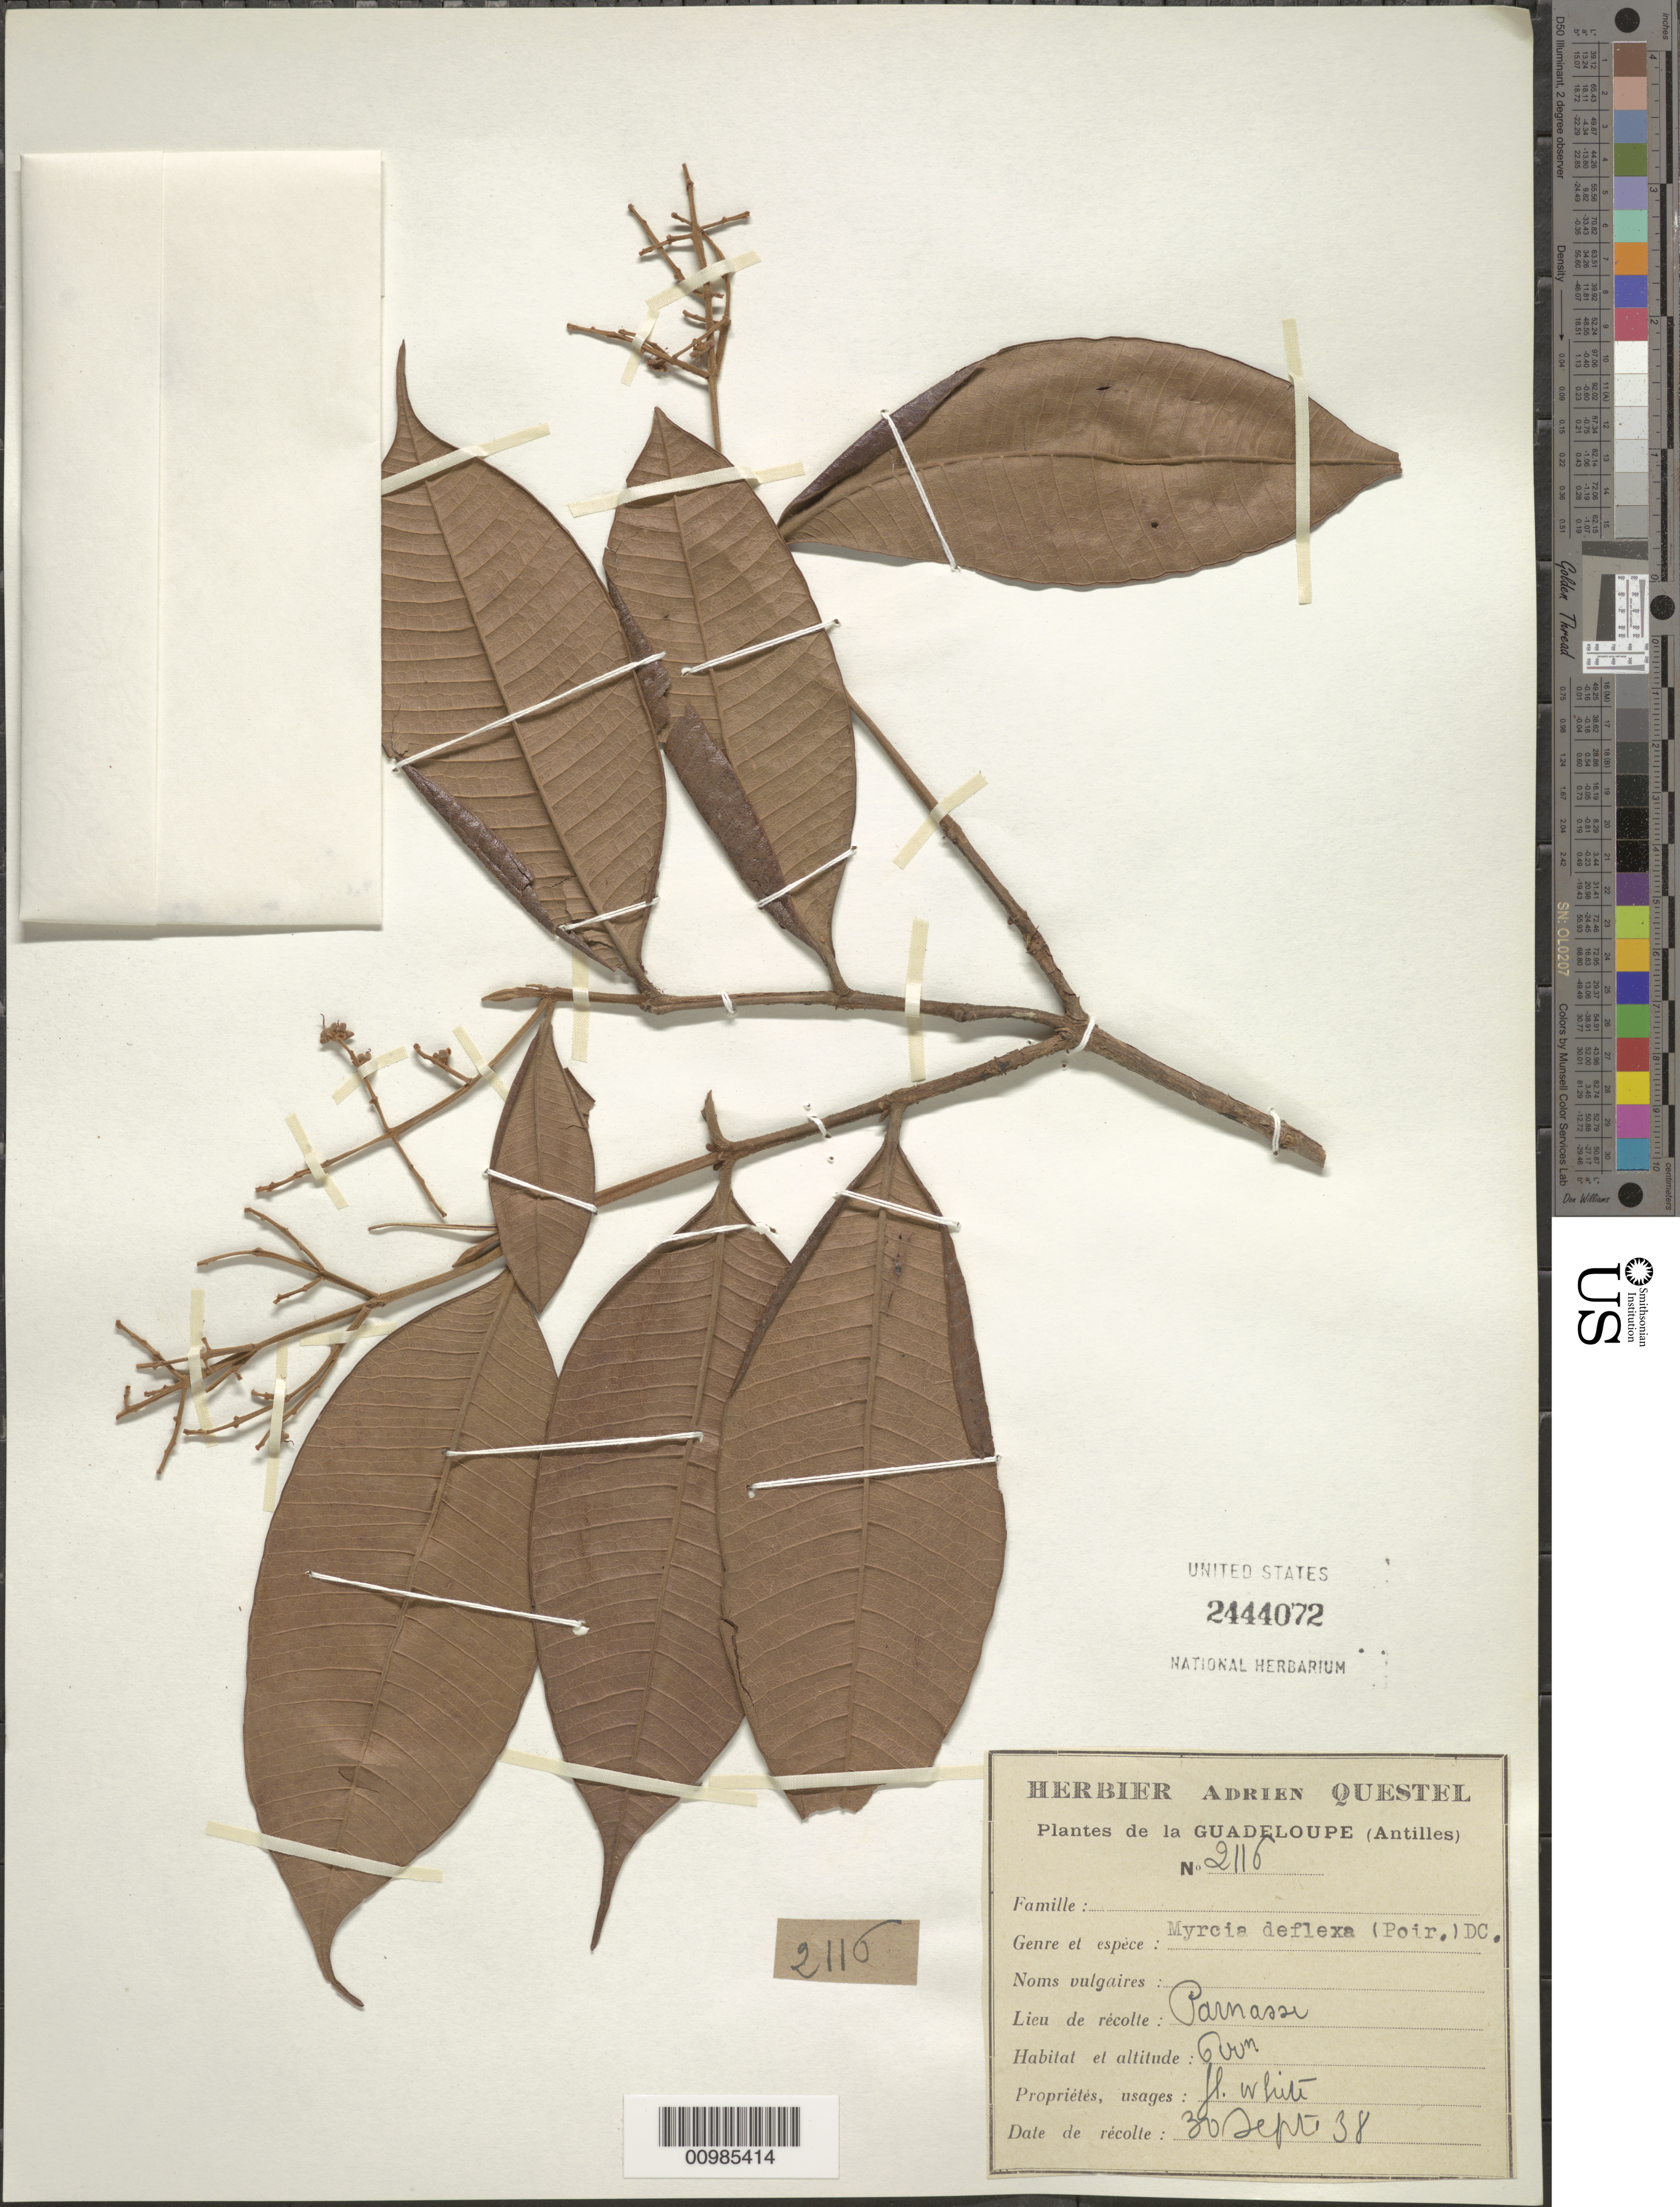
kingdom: Plantae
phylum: Tracheophyta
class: Magnoliopsida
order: Myrtales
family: Myrtaceae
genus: Myrcia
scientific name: Myrcia deflexa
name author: (Poir.) DC.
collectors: A. Questel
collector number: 2116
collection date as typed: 30 Sep 1938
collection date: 1938-09-30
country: Guadeloupe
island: Basse Terre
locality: Parnasse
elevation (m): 600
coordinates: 0 N, 0 E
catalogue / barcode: US 2444072